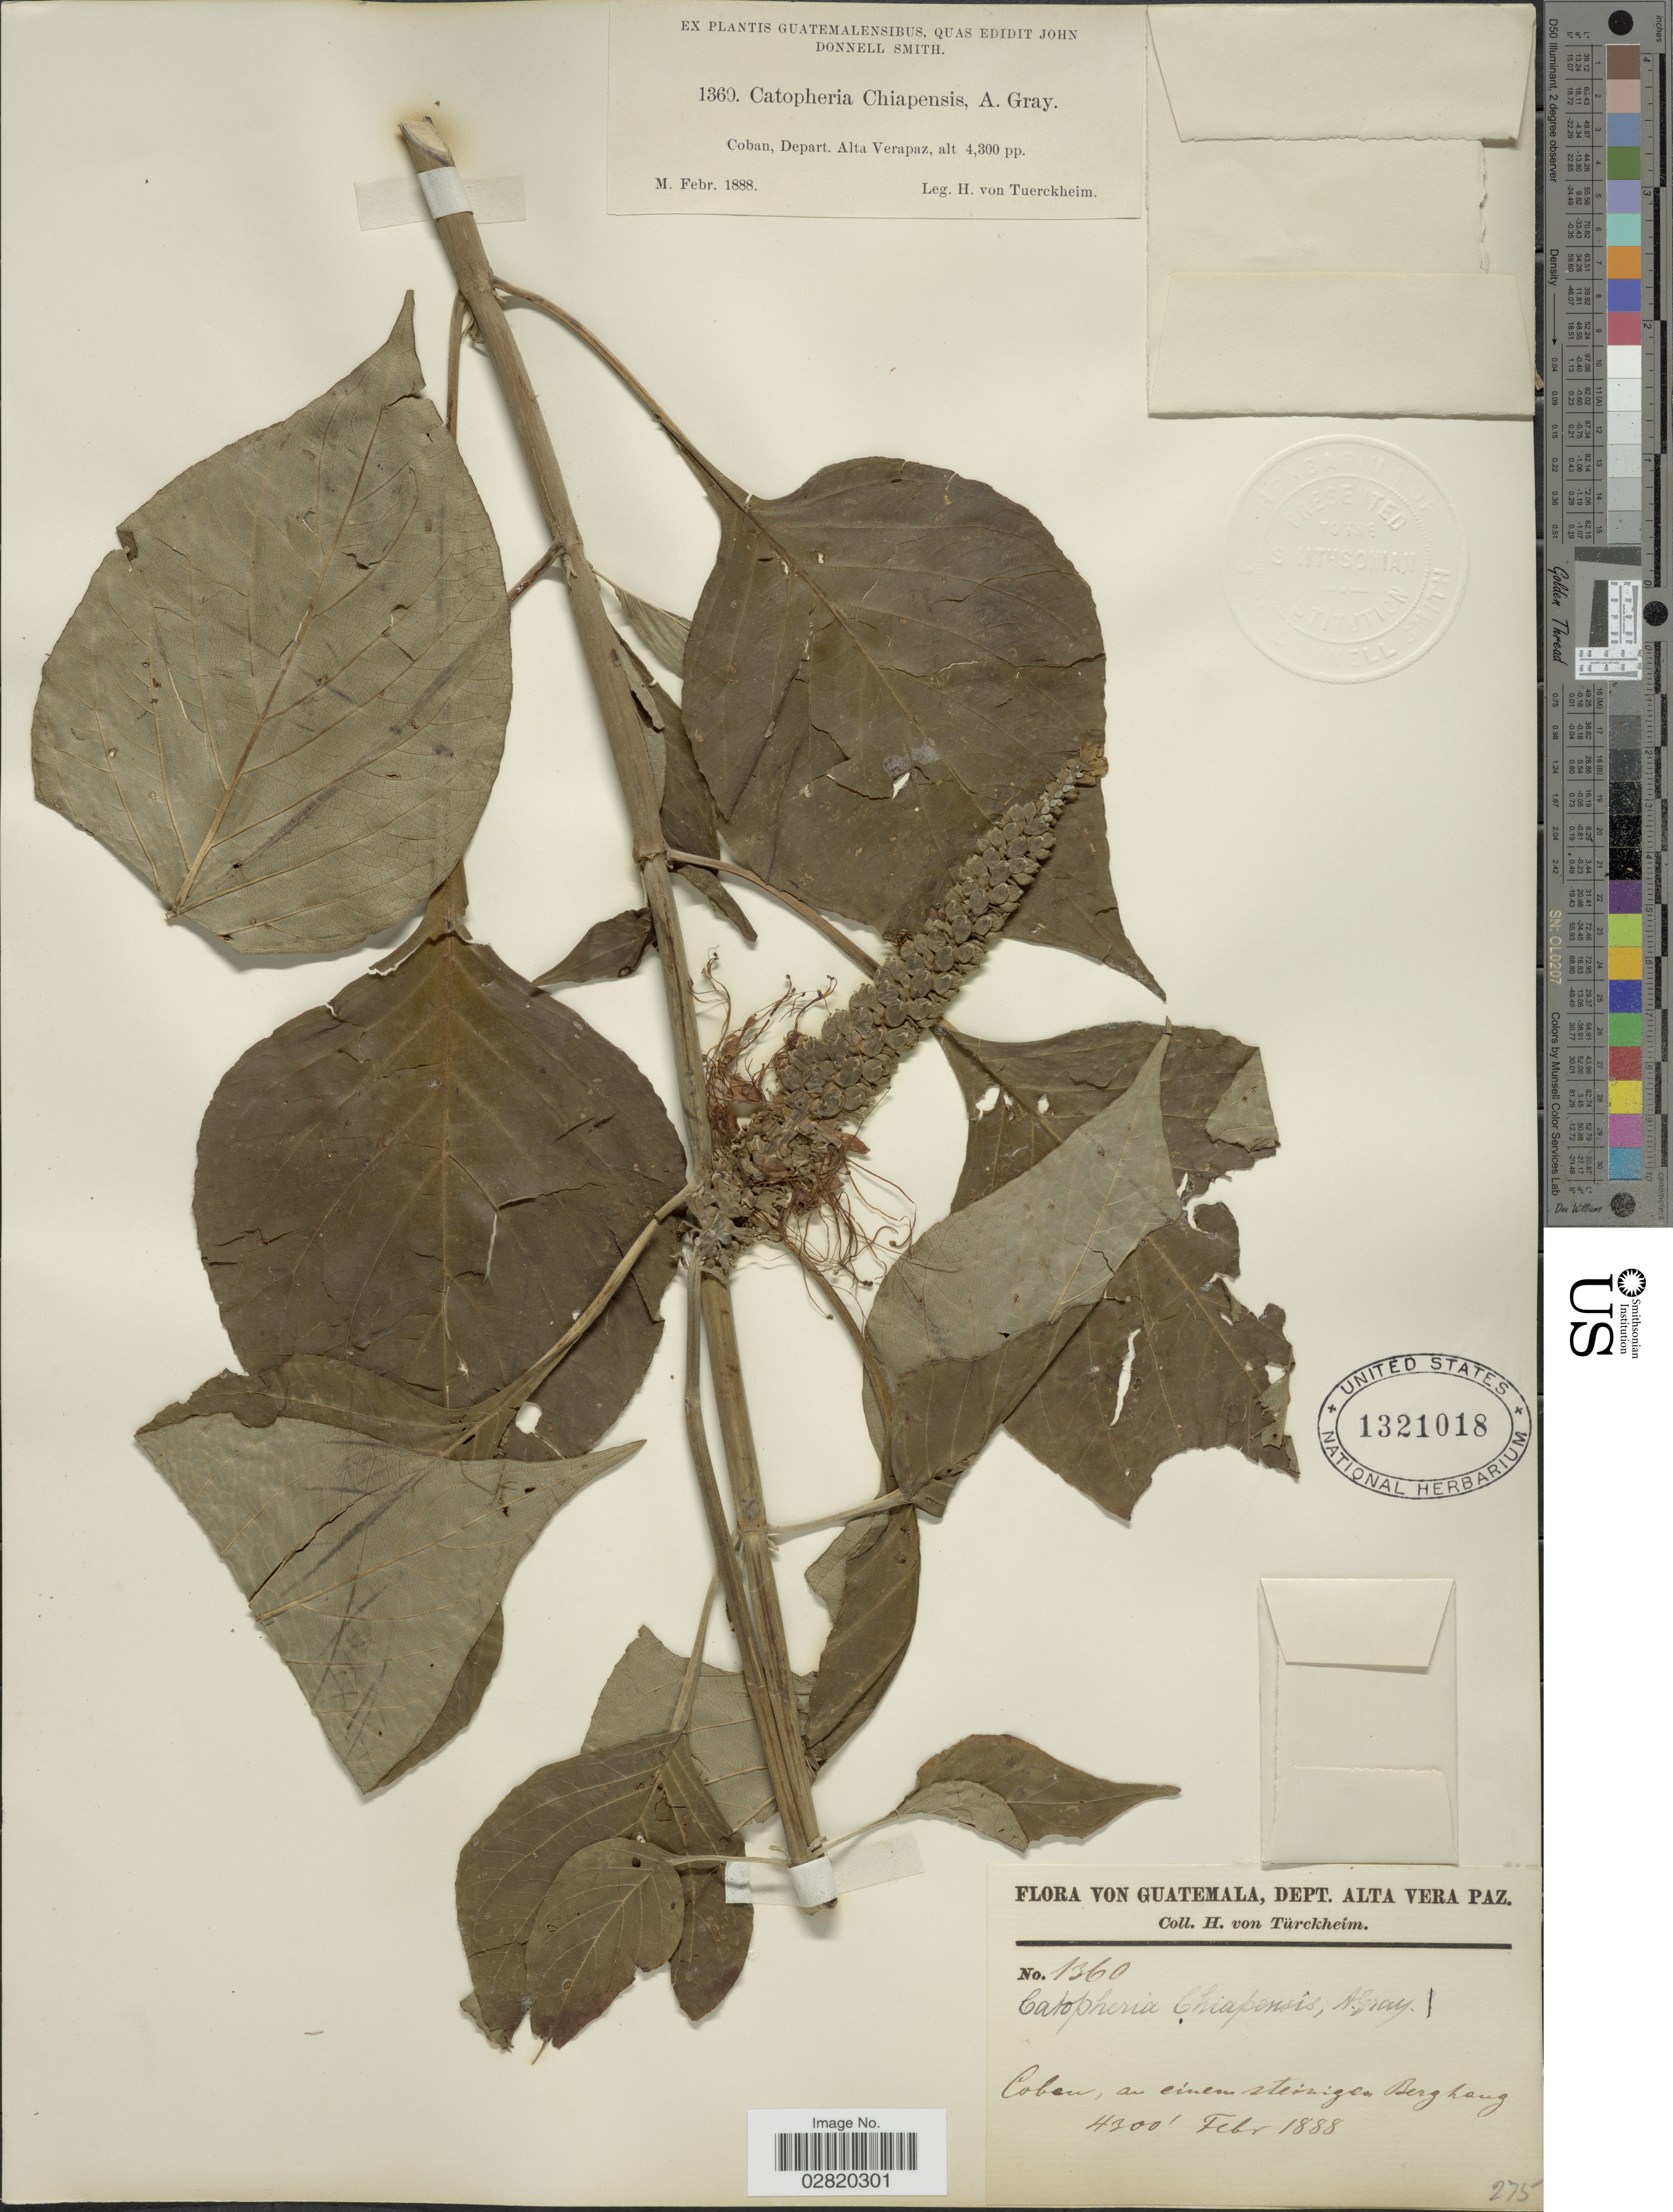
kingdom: Plantae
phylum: Tracheophyta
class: Magnoliopsida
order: Lamiales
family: Lamiaceae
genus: Catoferia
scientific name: Catoferia chiapensis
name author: A. Gray ex Benth.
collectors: H. von Türckheim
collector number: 1360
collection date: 1888-02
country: Guatemala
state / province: Alta Verapaz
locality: Cobán, an einem steinigen berghang [on a rocky mountain slope]. Dept. Alta Vera Paz.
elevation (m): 1311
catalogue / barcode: US 1321018